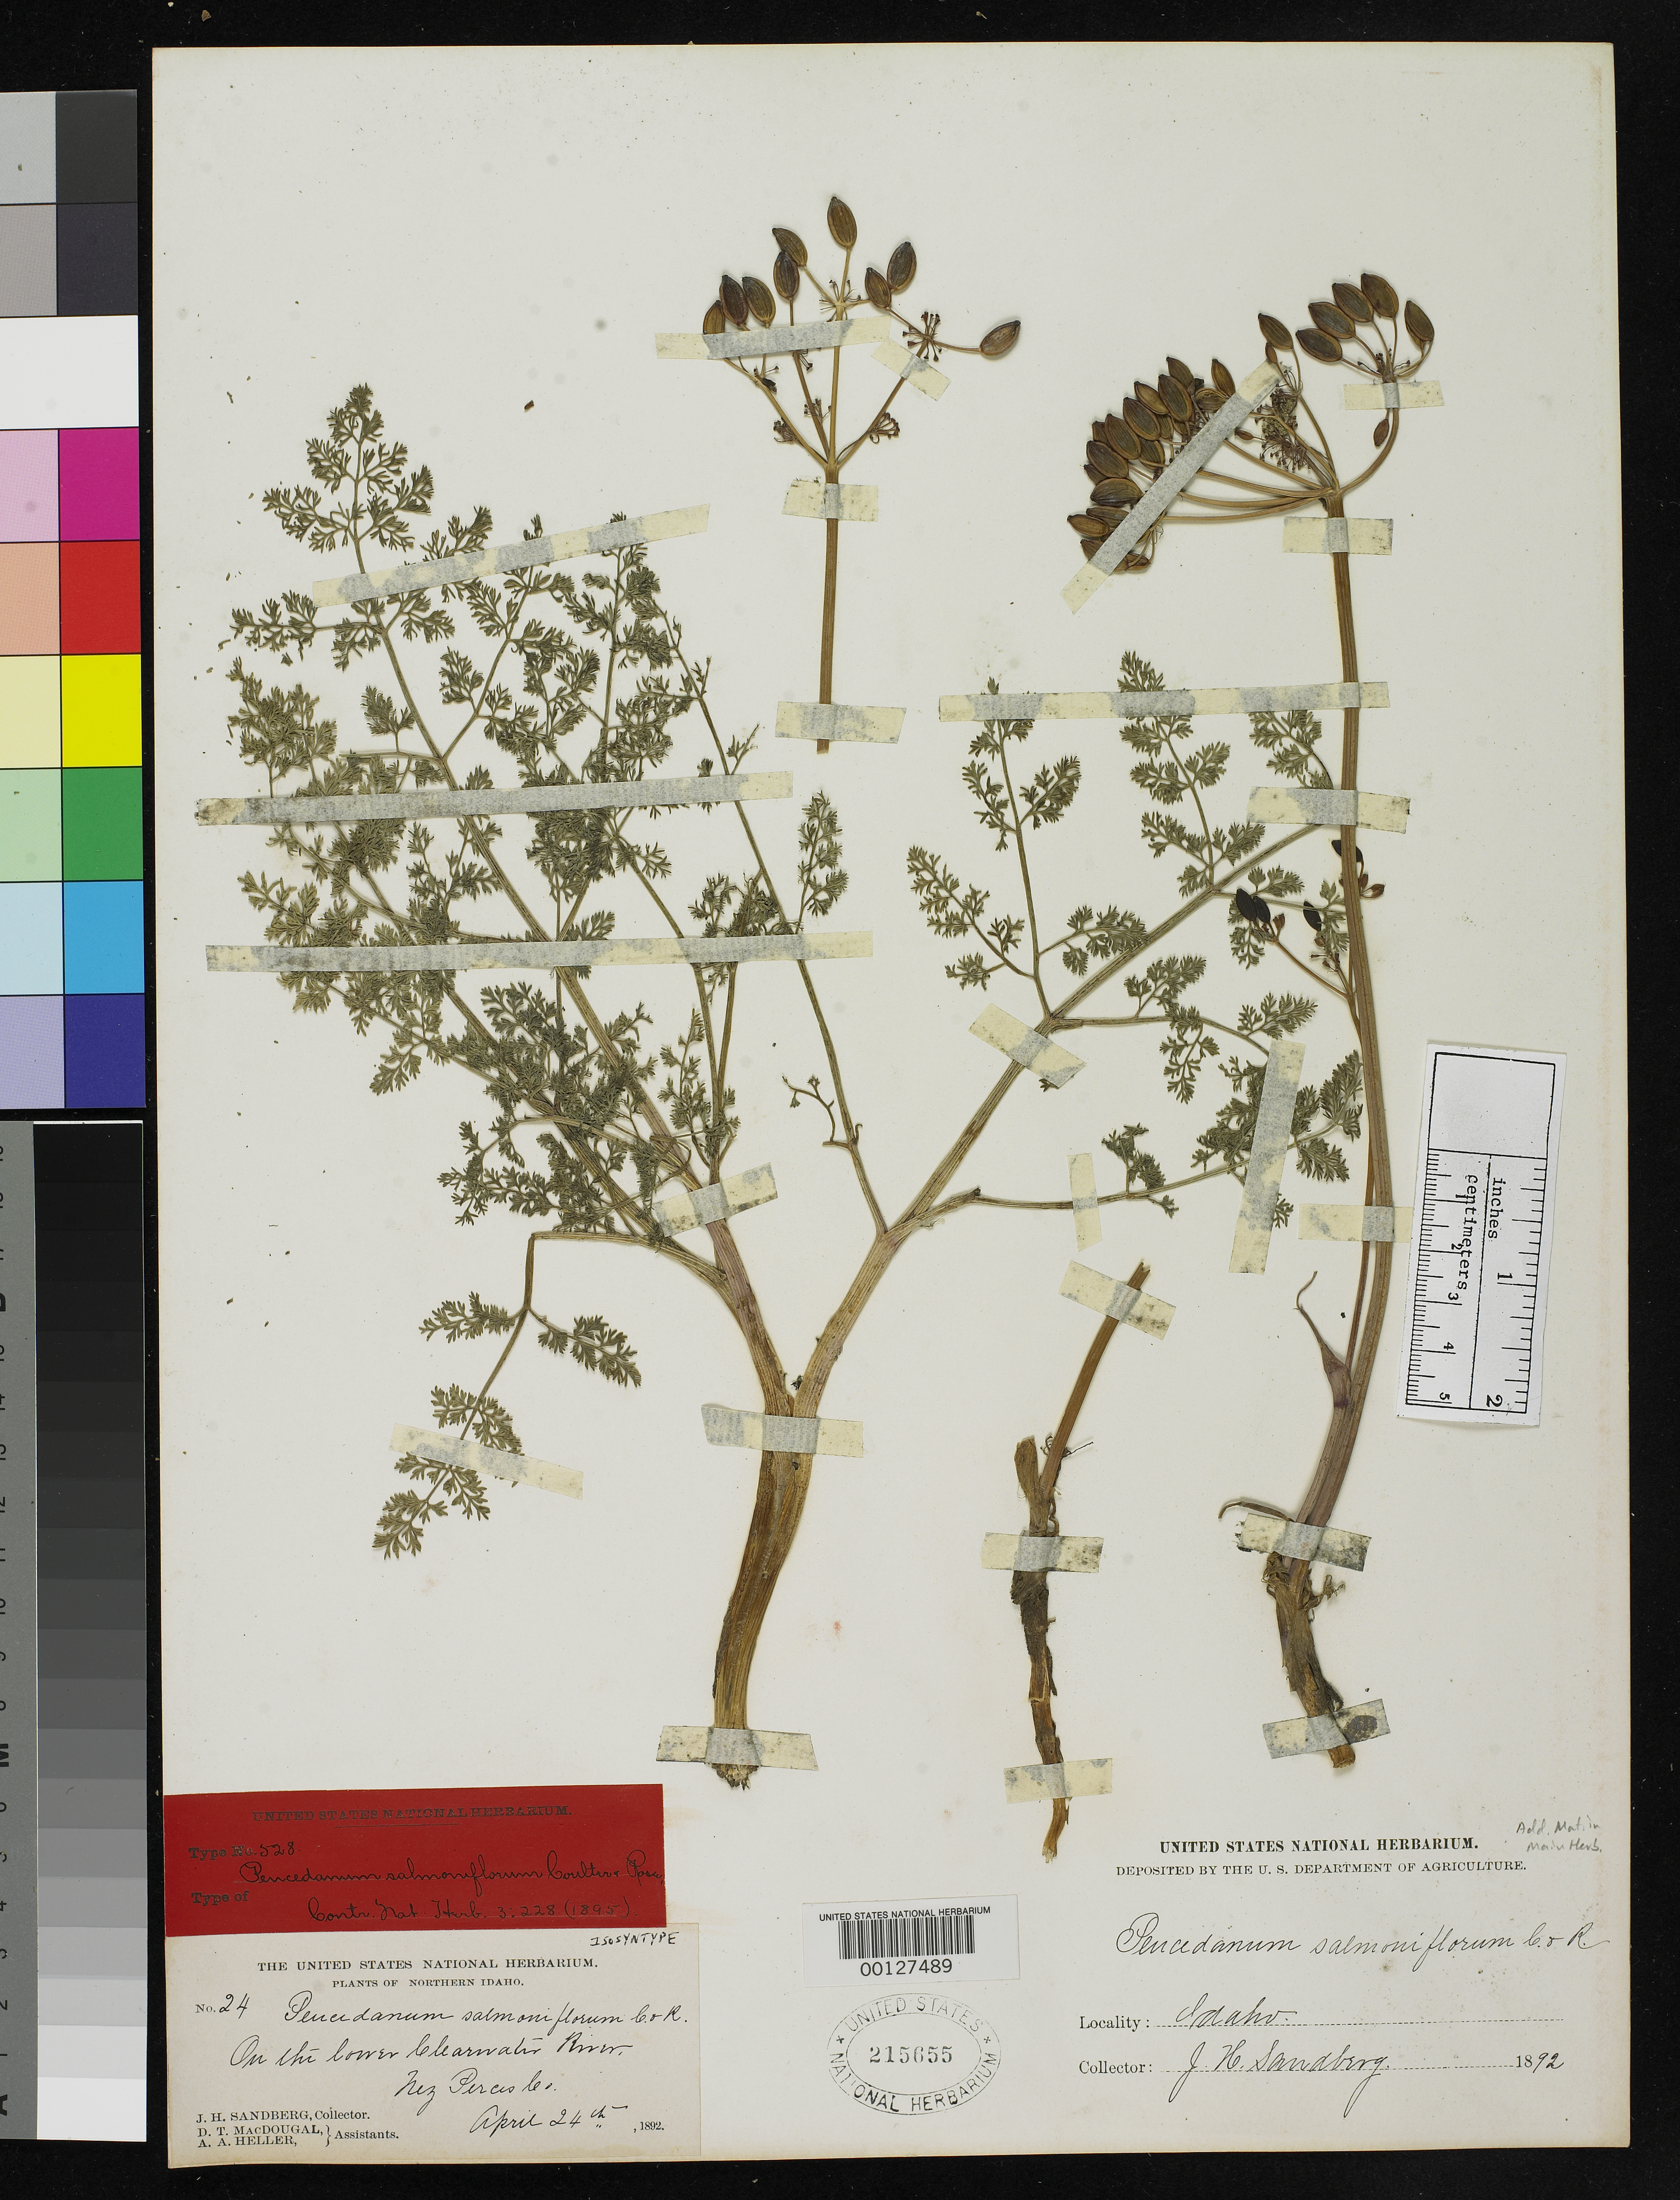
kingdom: Plantae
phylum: Tracheophyta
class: Magnoliopsida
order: Apiales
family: Apiaceae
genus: Peucedanum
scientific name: Peucedanum salmoniflorum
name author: J.M. Coult. & Rose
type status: Syntype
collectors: J. H. Sandberg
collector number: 24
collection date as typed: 24 Apr 1892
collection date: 1892-04-24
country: United States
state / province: Idaho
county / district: Nez Perce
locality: Clearwater River above Lewiston.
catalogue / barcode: US 215655